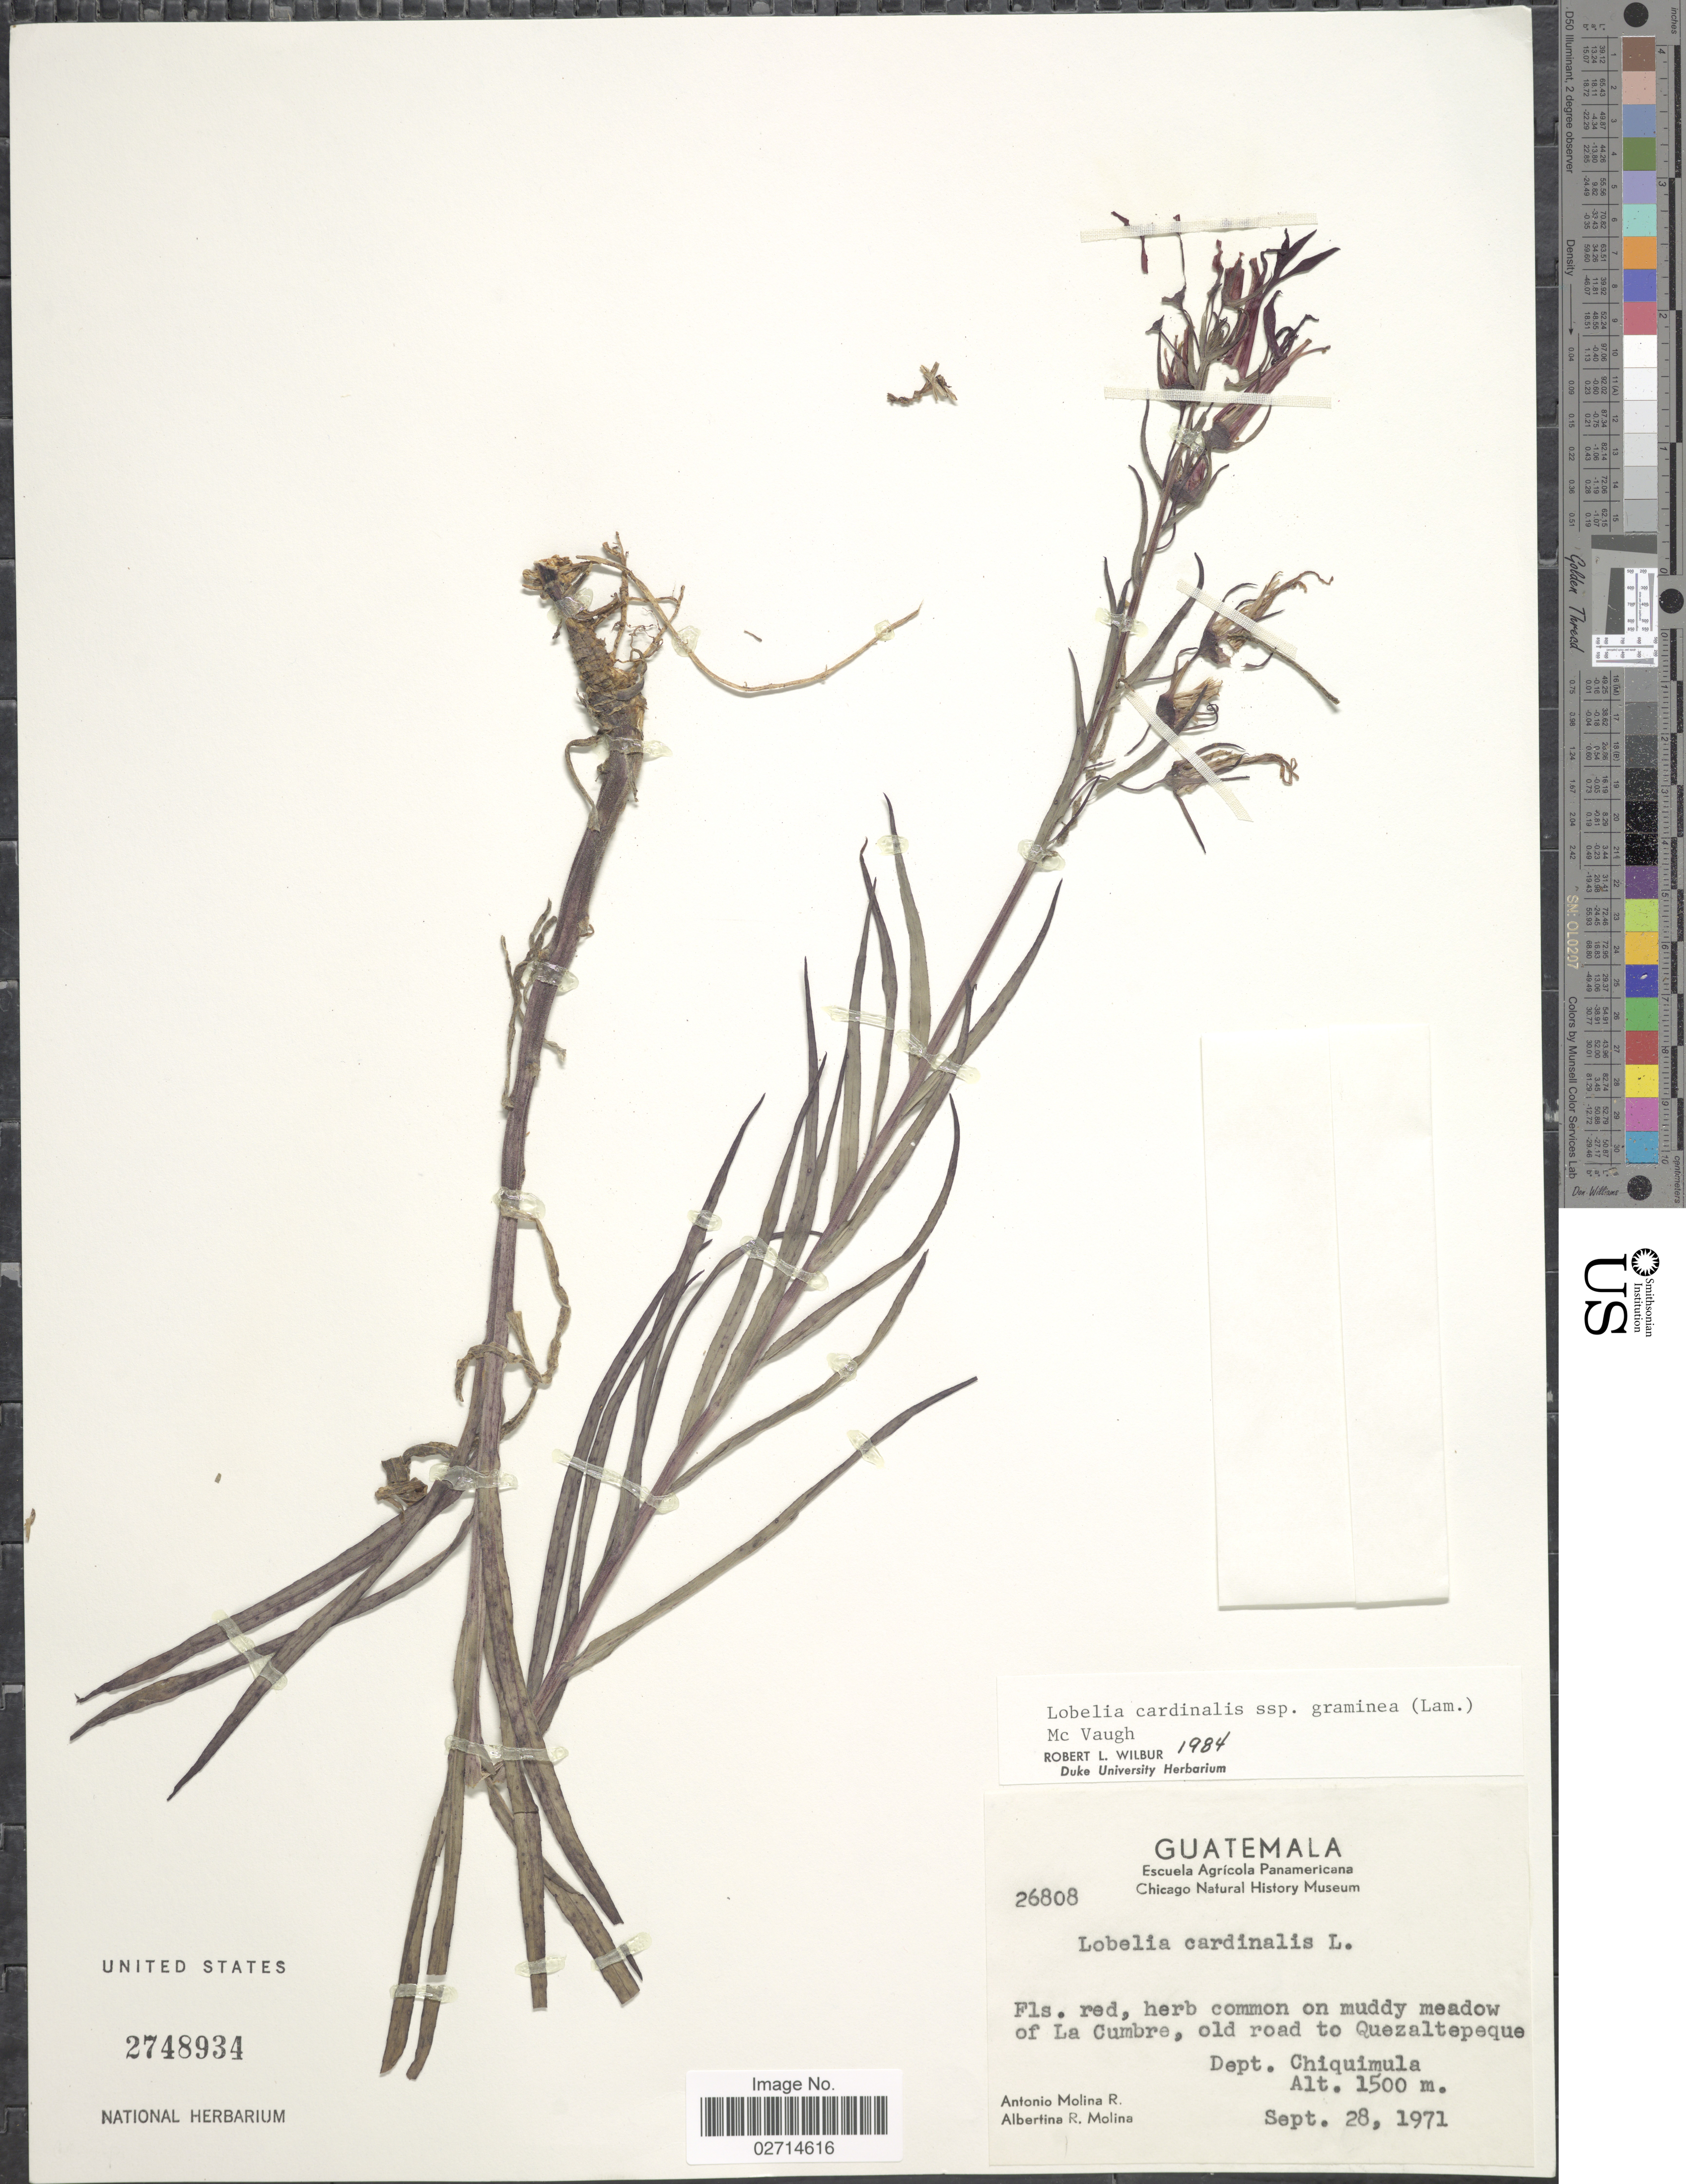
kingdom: Plantae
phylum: Tracheophyta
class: Magnoliopsida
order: Asterales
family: Campanulaceae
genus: Lobelia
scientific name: Lobelia cardinalis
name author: L.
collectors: A. Molina R. & A. R. Molina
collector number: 26808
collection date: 1971-09-28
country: Guatemala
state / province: Chiquimula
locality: Herb common on muddy meadow of La Cumbre, old road to Quezaltepeque, Dept. Chiquimula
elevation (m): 1500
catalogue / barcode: US 2748934